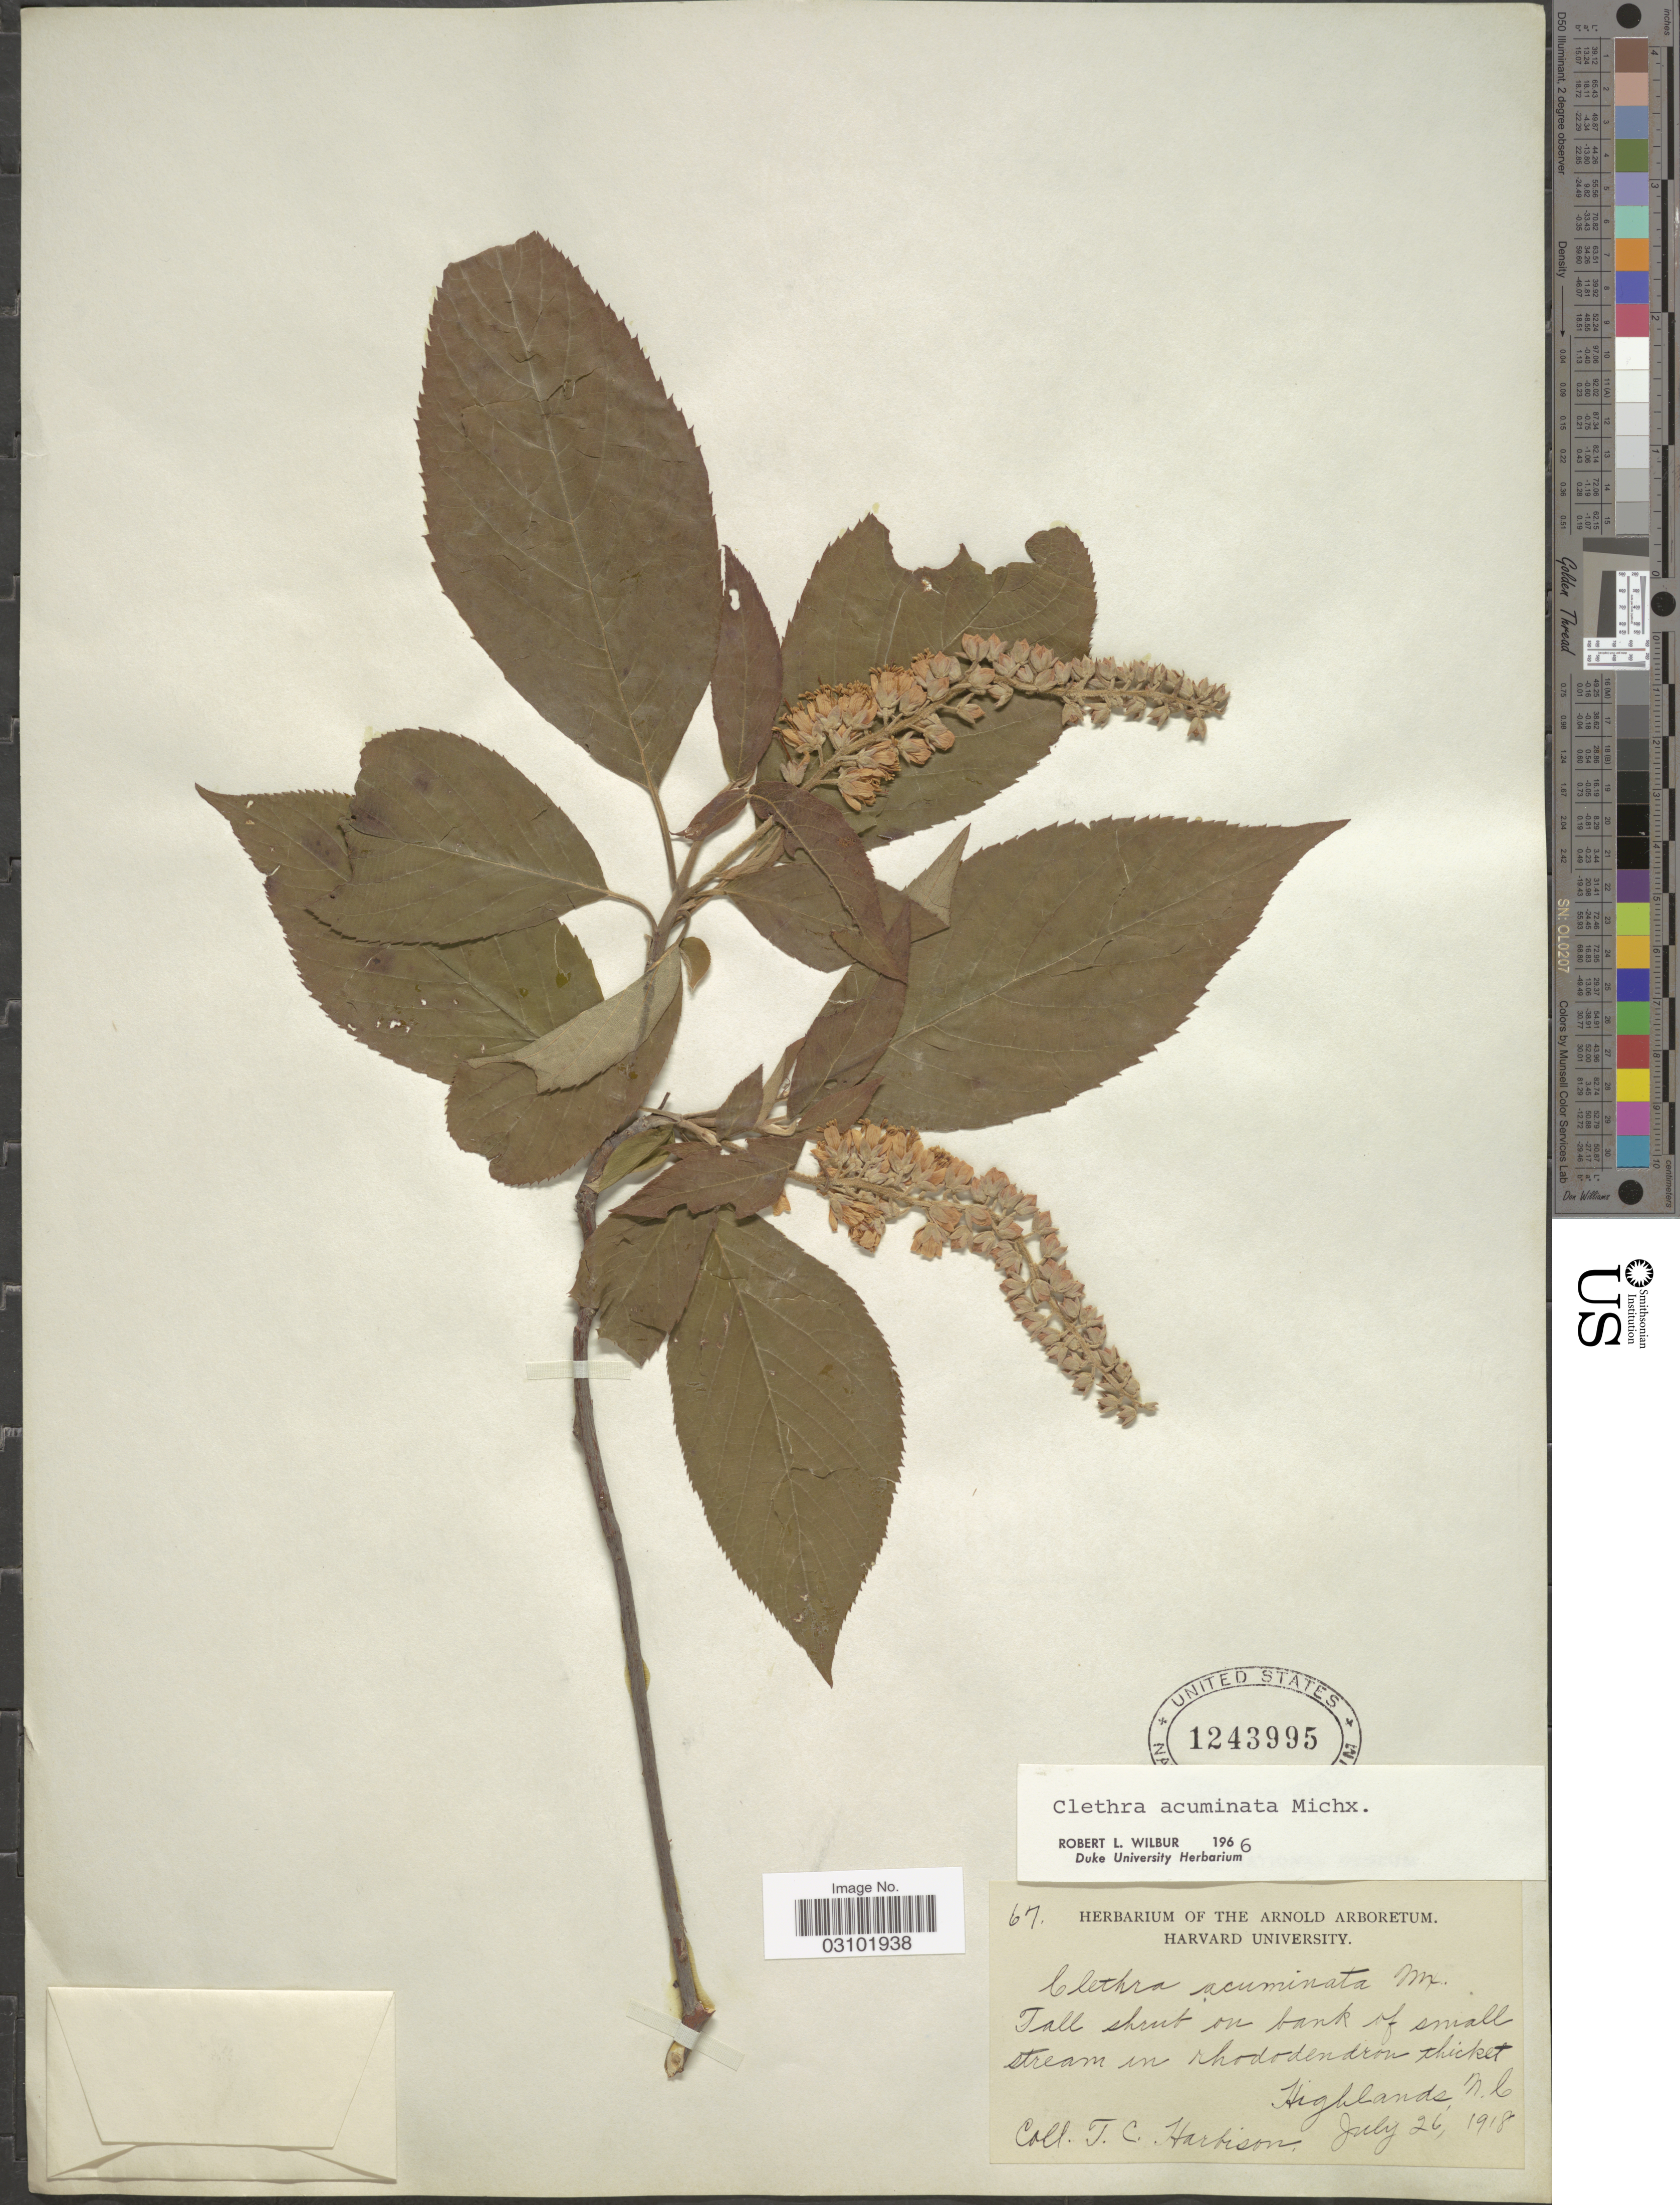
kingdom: Plantae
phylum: Tracheophyta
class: Magnoliopsida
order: Ericales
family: Clethraceae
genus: Clethra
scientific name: Clethra acuminata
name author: Michx.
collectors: T. Harbison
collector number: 67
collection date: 1918-07-26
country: United States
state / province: North Carolina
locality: Highlands N.C.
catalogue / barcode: US 1243995